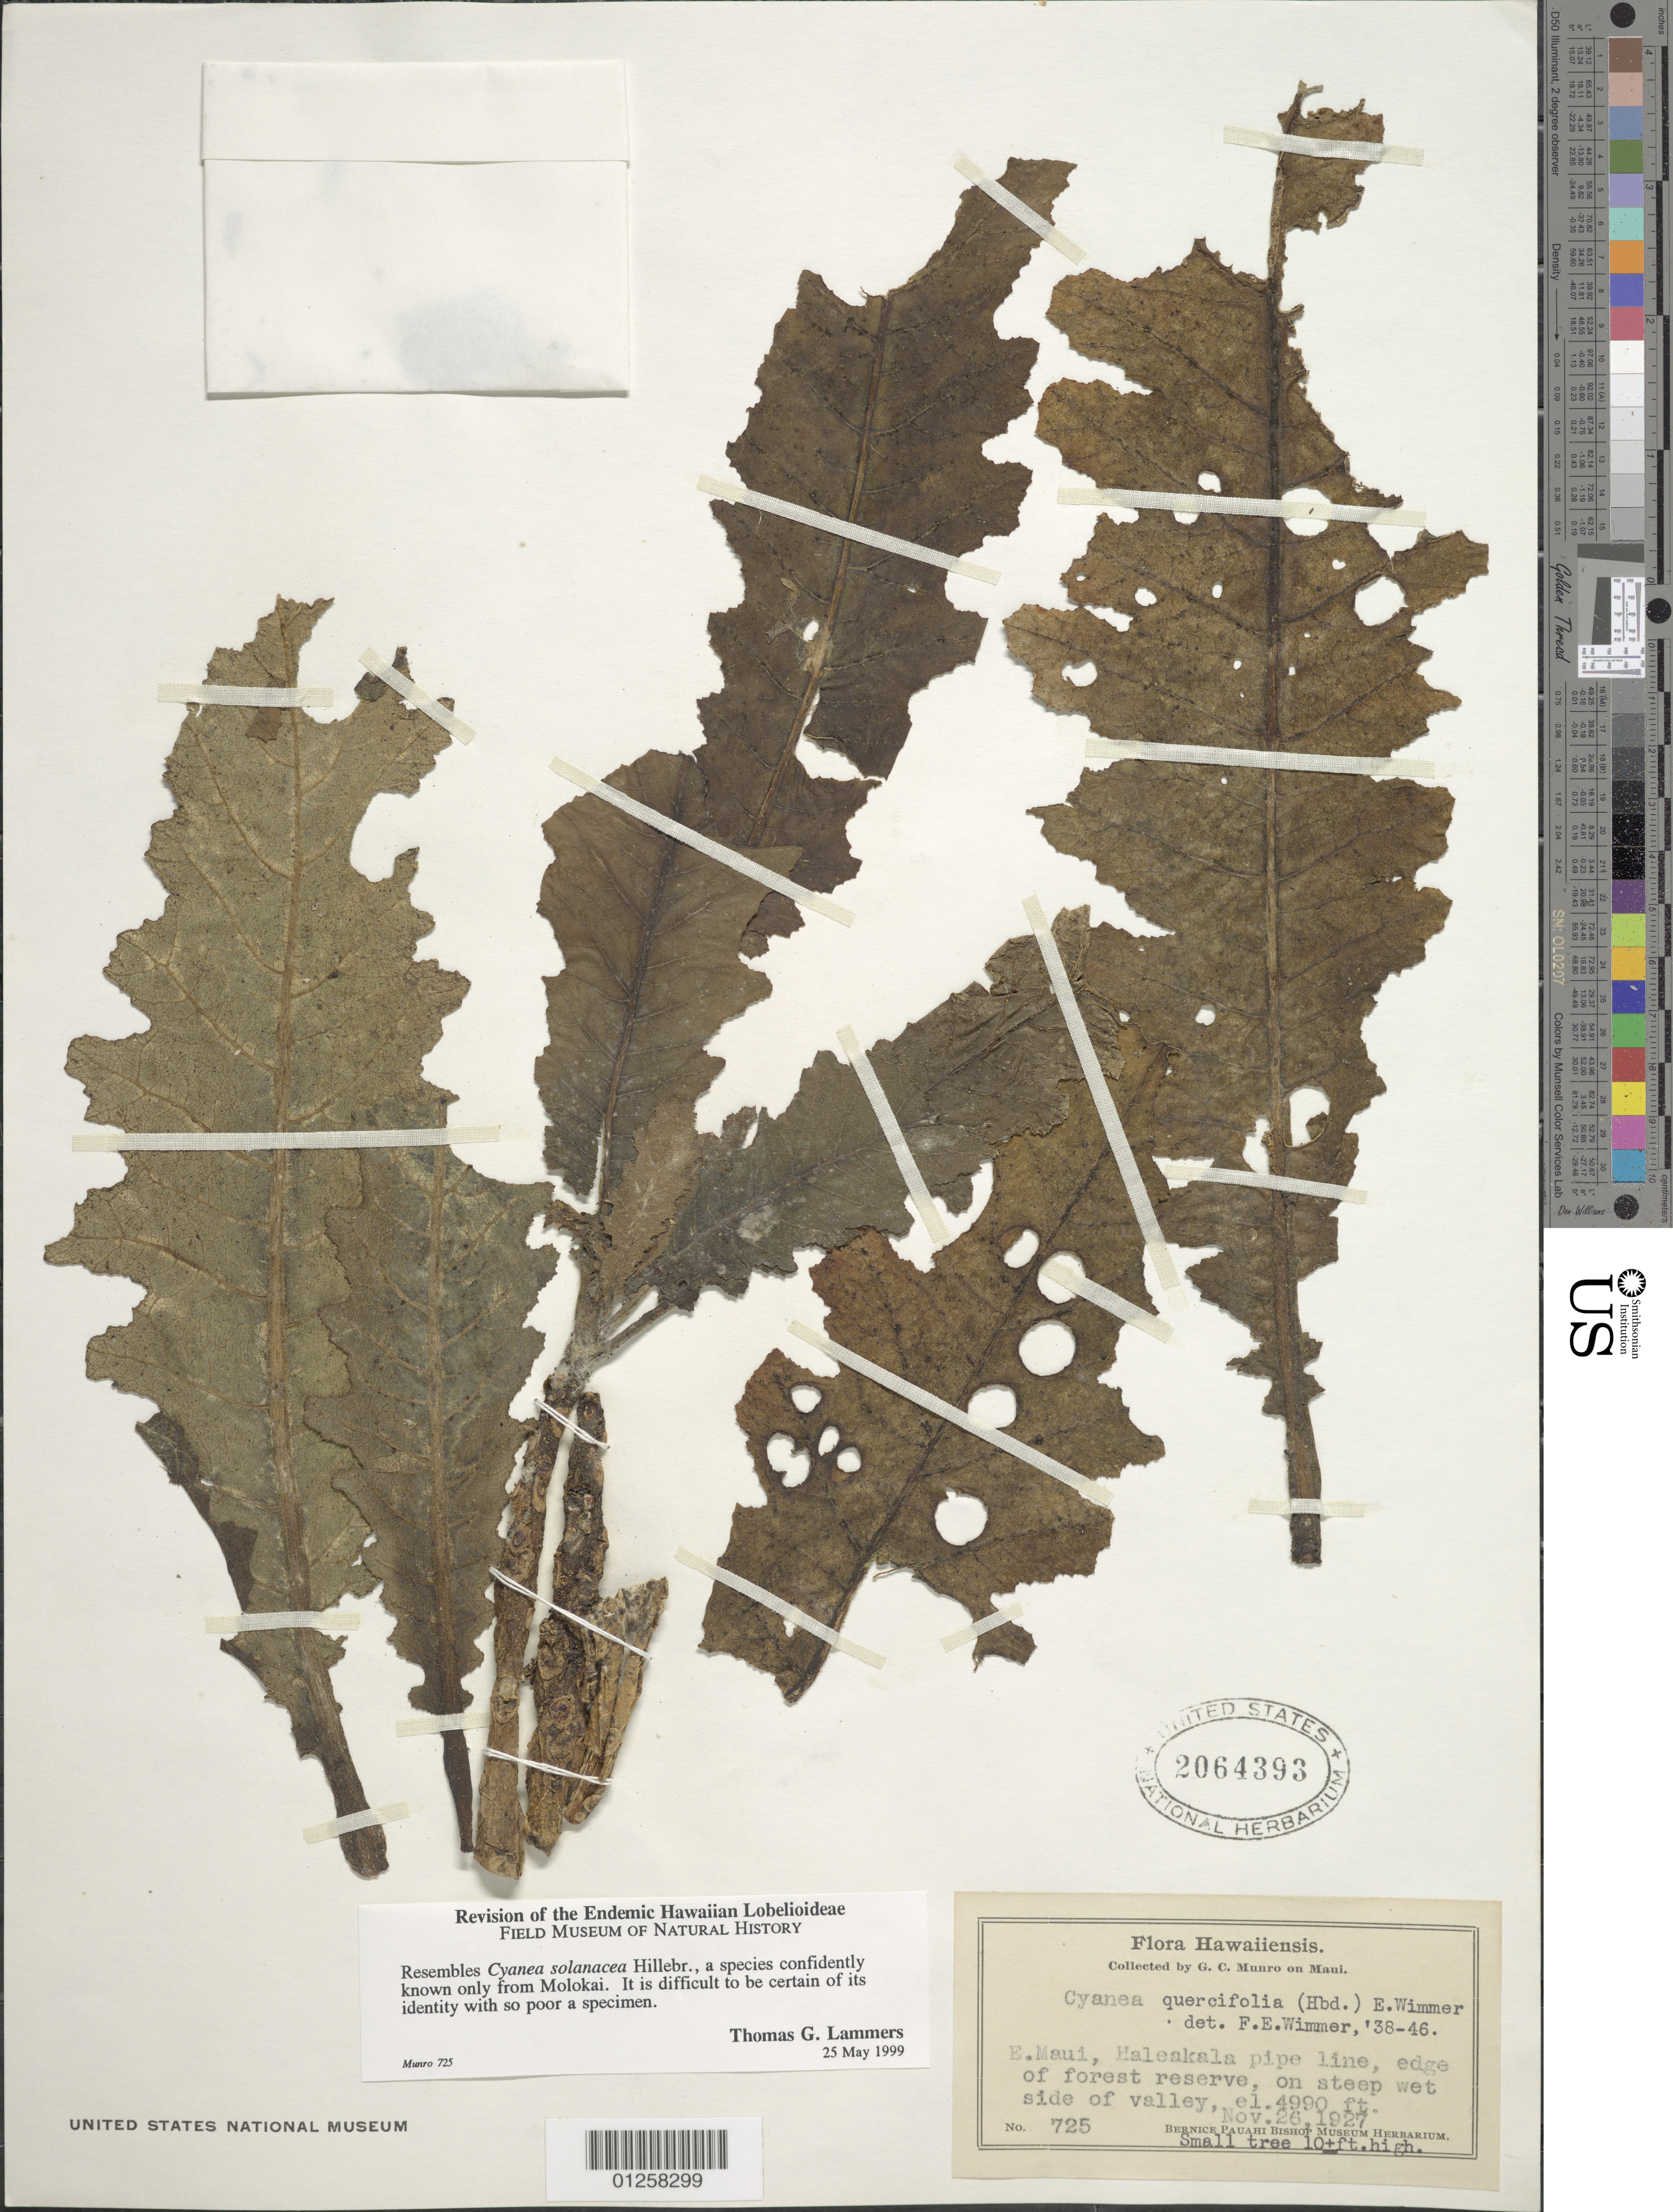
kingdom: Plantae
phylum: Tracheophyta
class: Magnoliopsida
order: Asterales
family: Campanulaceae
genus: Cyanea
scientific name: Cyanea solanacea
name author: Hillebr.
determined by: Lammers, T. G.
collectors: G. C. Munro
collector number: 725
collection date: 1927-11-26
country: United States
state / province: Hawaii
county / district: Maui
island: Maui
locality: E Maui, Haleakala pipe line, edge of forest reserve.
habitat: On steep wet side of valley.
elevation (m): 1521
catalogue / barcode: US 2064393